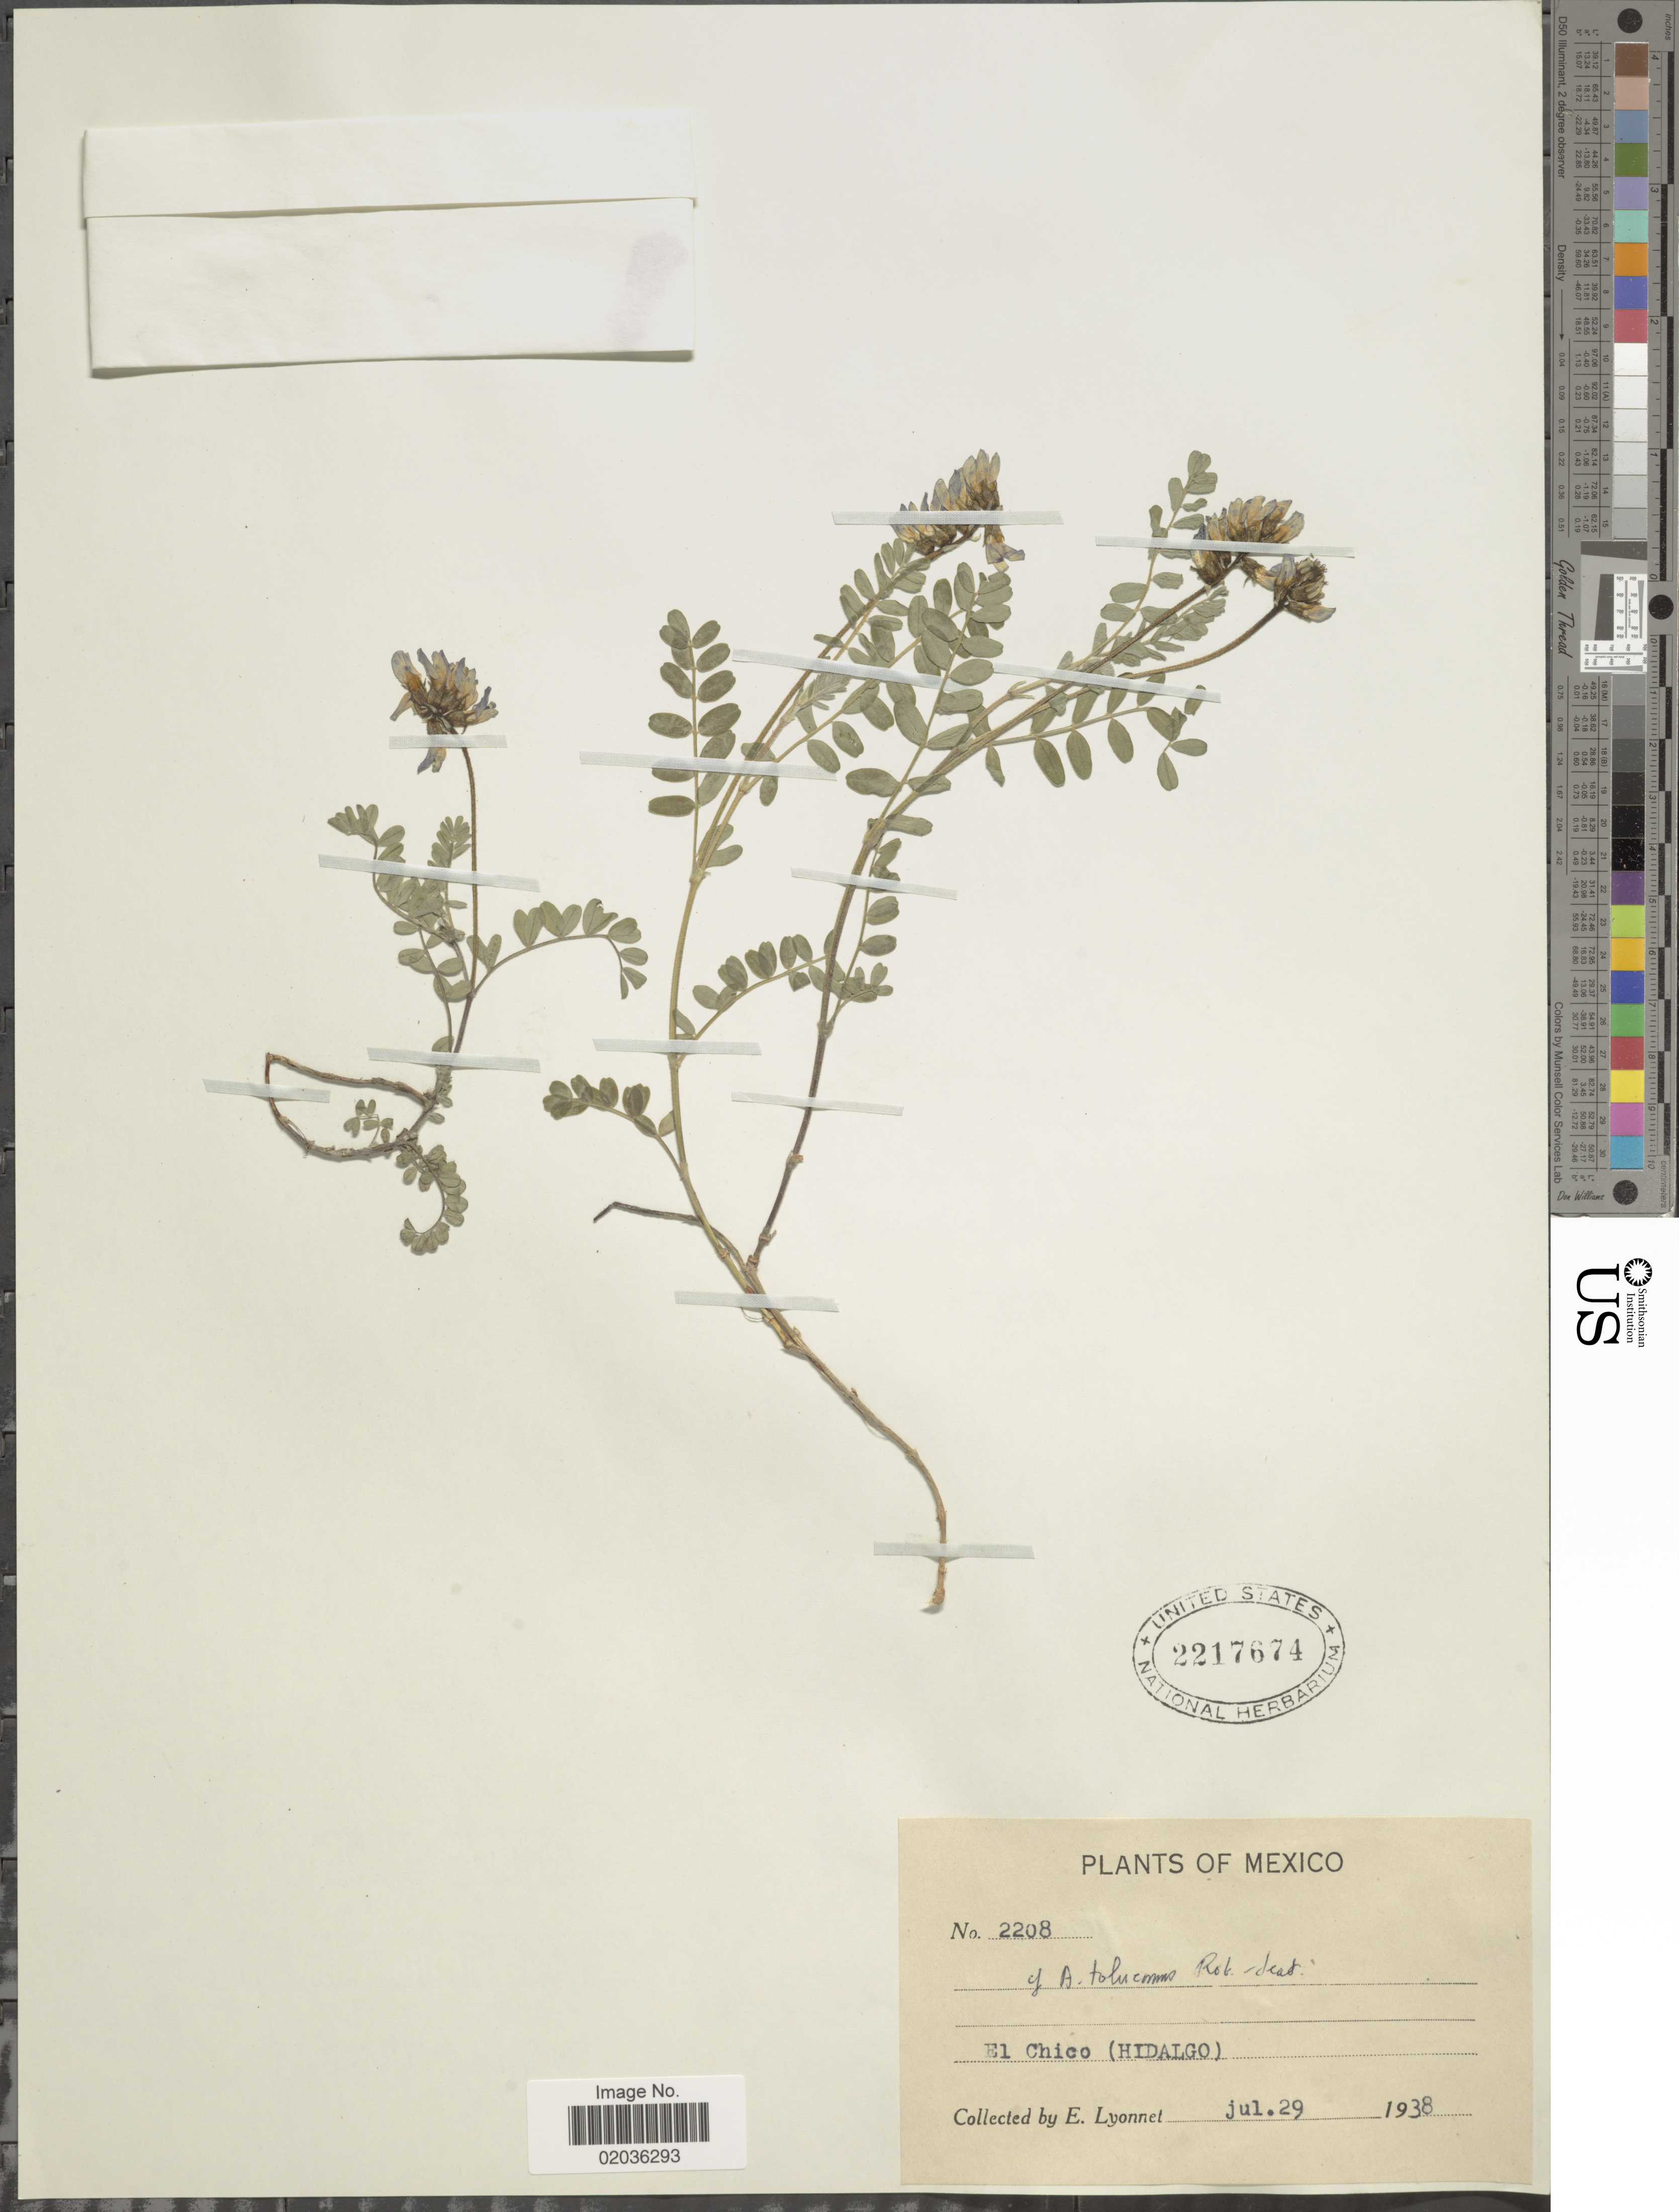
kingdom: Plantae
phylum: Tracheophyta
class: Magnoliopsida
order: Fabales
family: Fabaceae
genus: Astragalus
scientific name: Astragalus tolucanus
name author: B.L. Rob. & Seaton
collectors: E. Lyonnet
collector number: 2208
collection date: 1938-07-29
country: Mexico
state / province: Hidalgo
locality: El Chico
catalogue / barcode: US 2217674